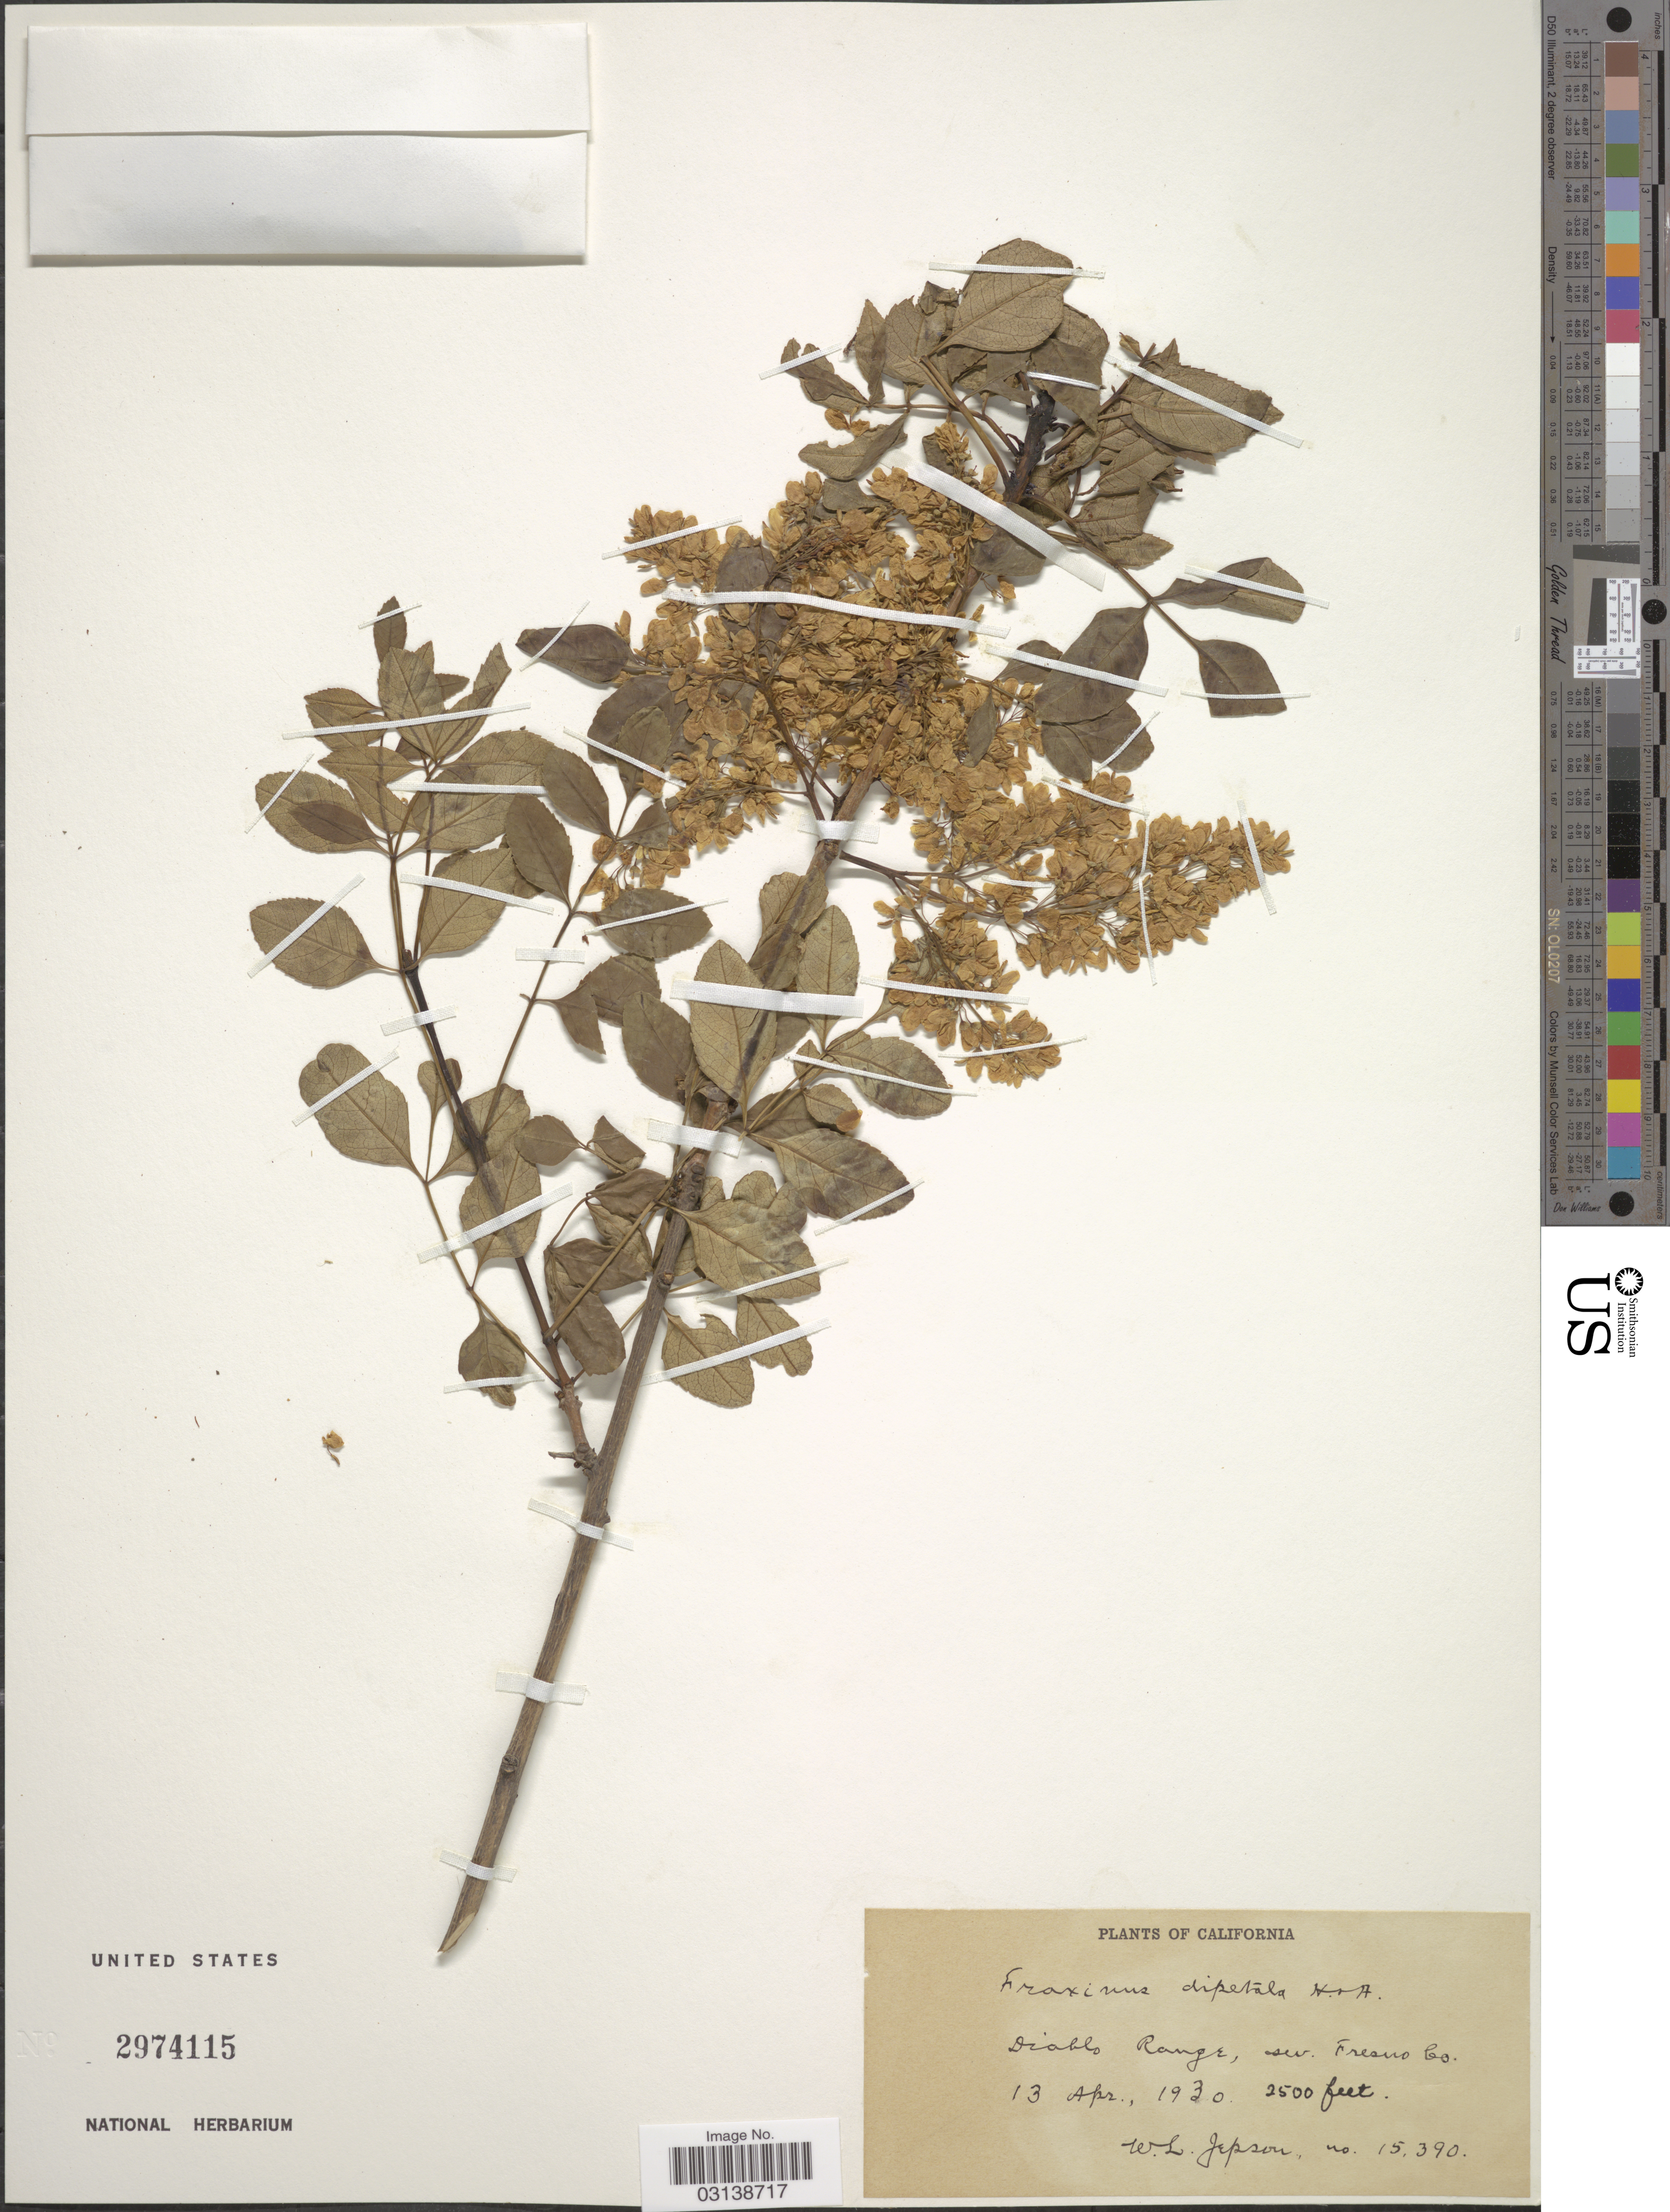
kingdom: Plantae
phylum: Tracheophyta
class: Magnoliopsida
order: Lamiales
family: Oleaceae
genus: Fraxinus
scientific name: Fraxinus dipetala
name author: Hook. & Arn.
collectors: W. L. Jepson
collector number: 15390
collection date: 1930-04-13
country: United States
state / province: California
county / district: Fresno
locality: Diablo Range, Fresno Co.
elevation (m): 762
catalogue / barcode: US 2974115